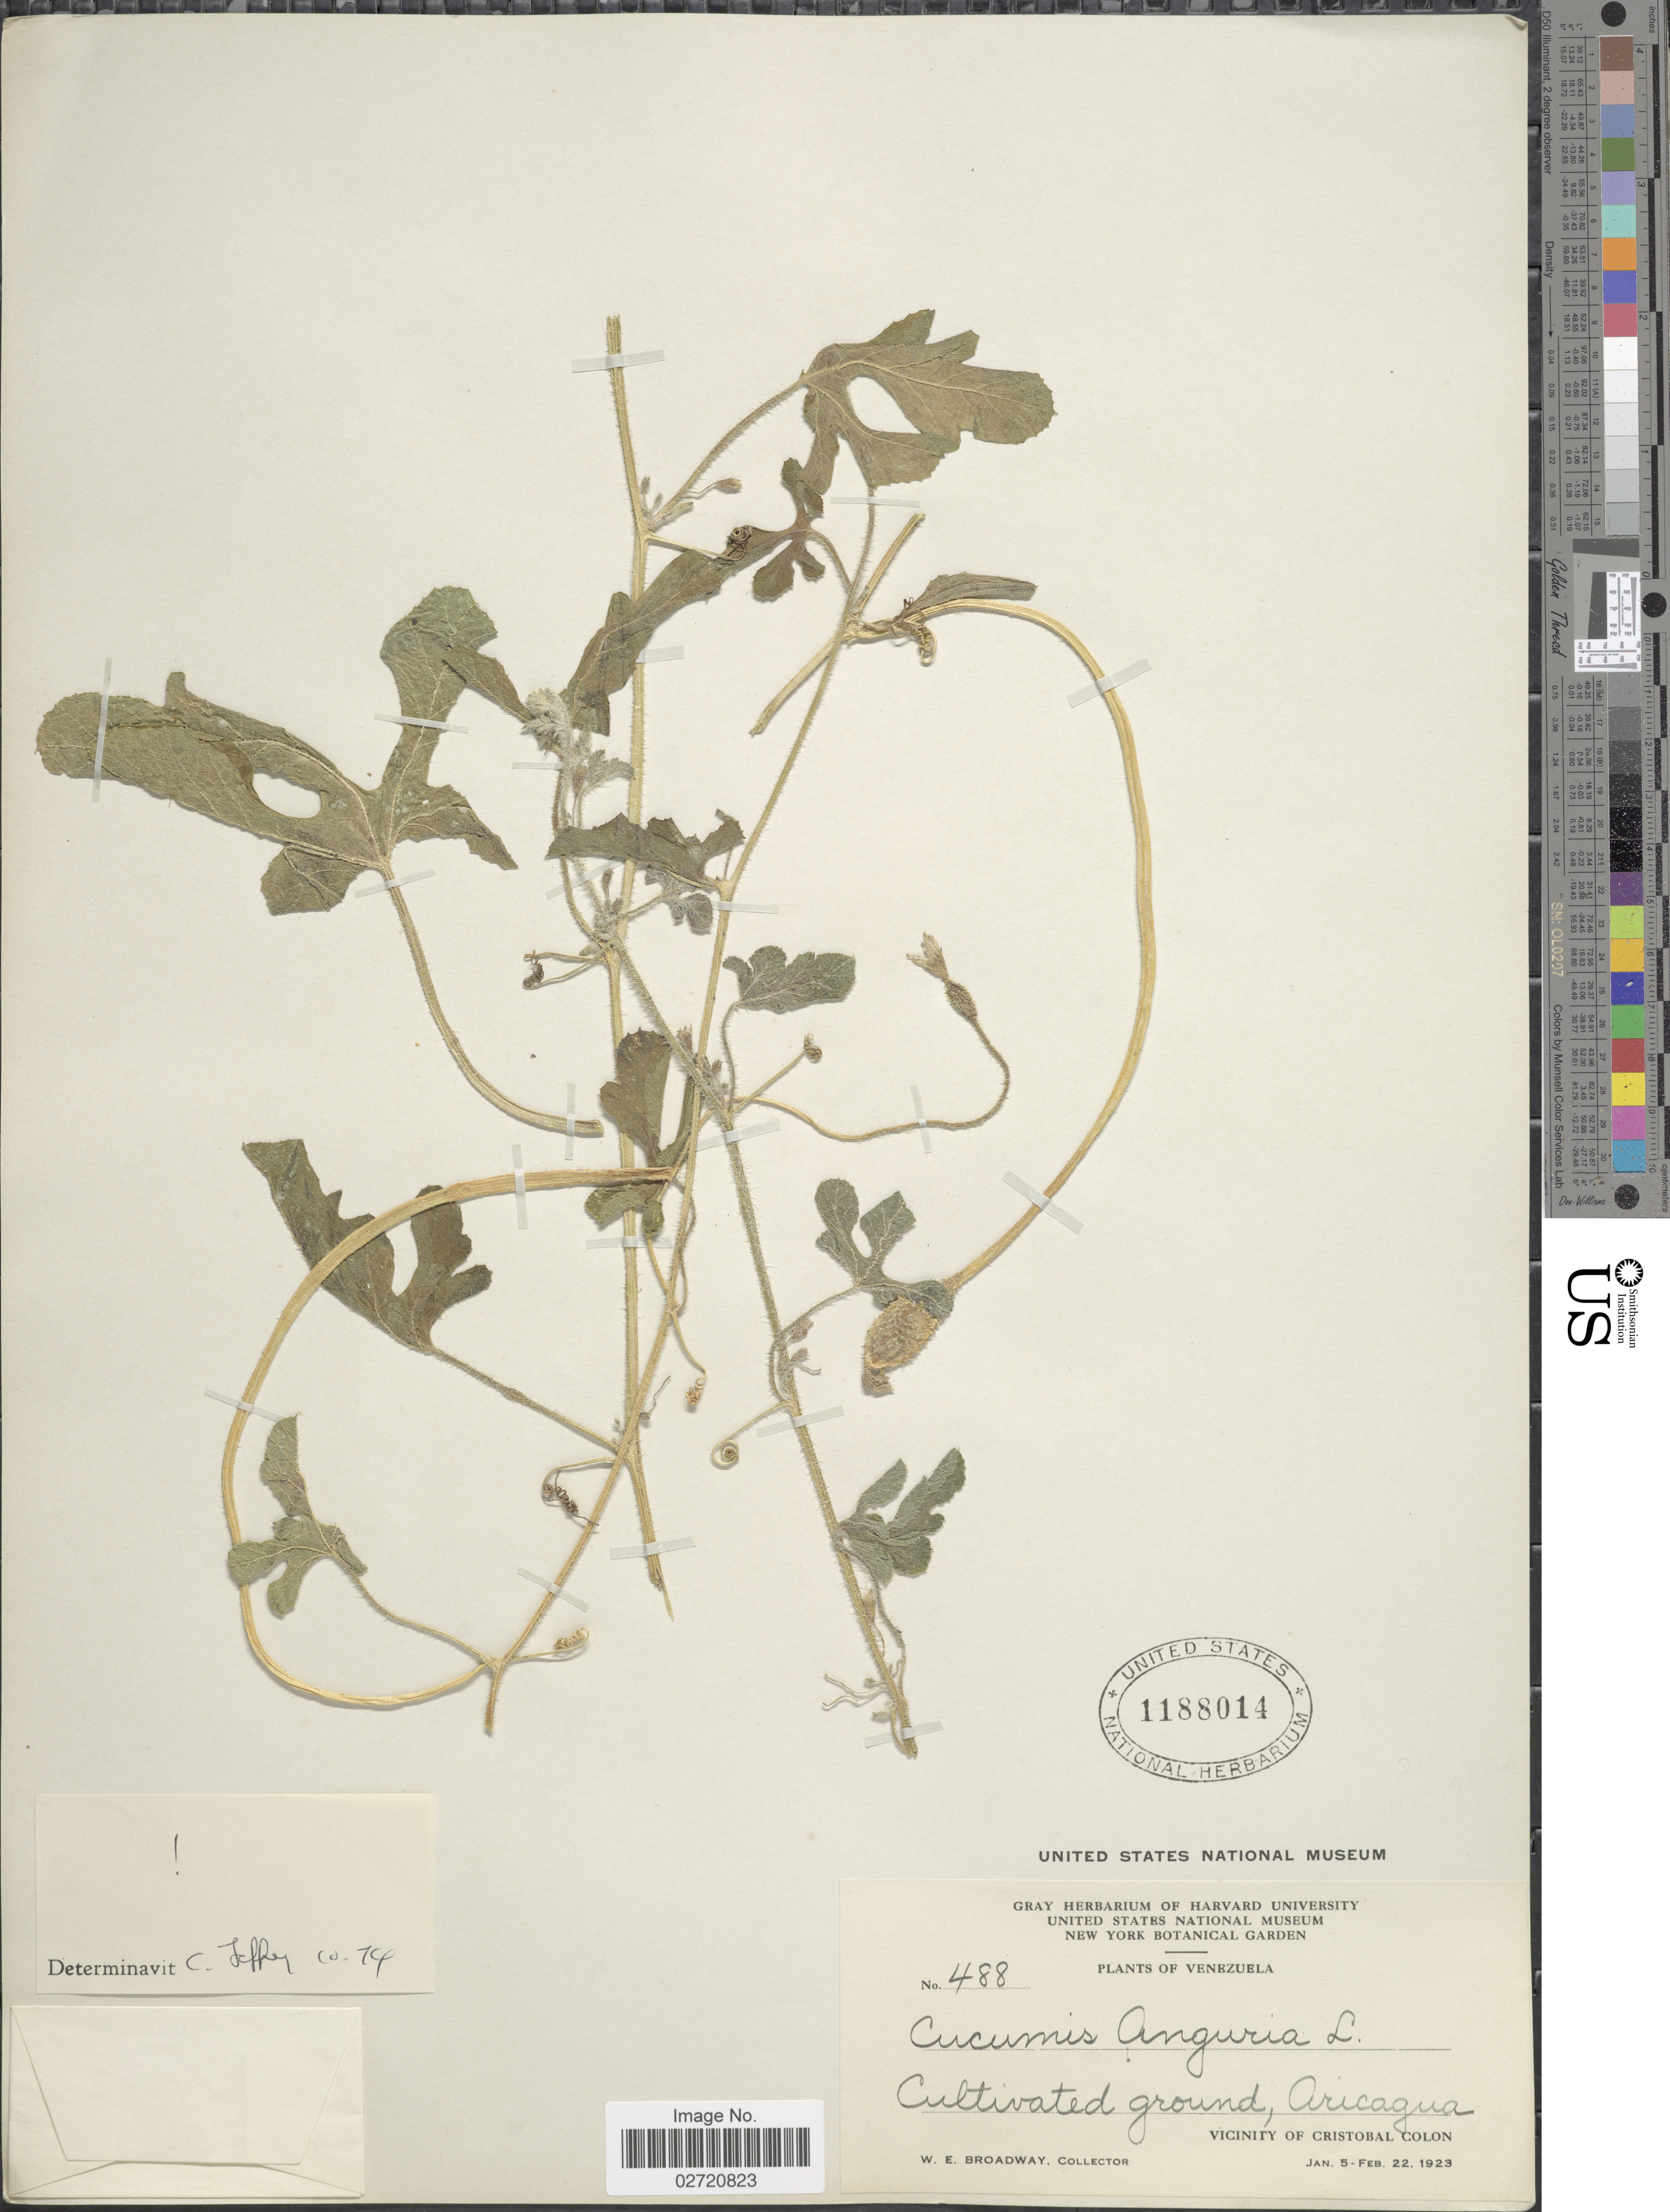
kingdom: Plantae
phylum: Tracheophyta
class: Magnoliopsida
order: Cucurbitales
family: Cucurbitaceae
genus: Cucumis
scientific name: Cucumis anguria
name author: L.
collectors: W. E. Broadway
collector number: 488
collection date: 1923-01-05/1923-02-22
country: Venezuela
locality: Cultivated ground, Aricagua. Vicinity of Cristobal Colon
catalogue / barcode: US 1188014